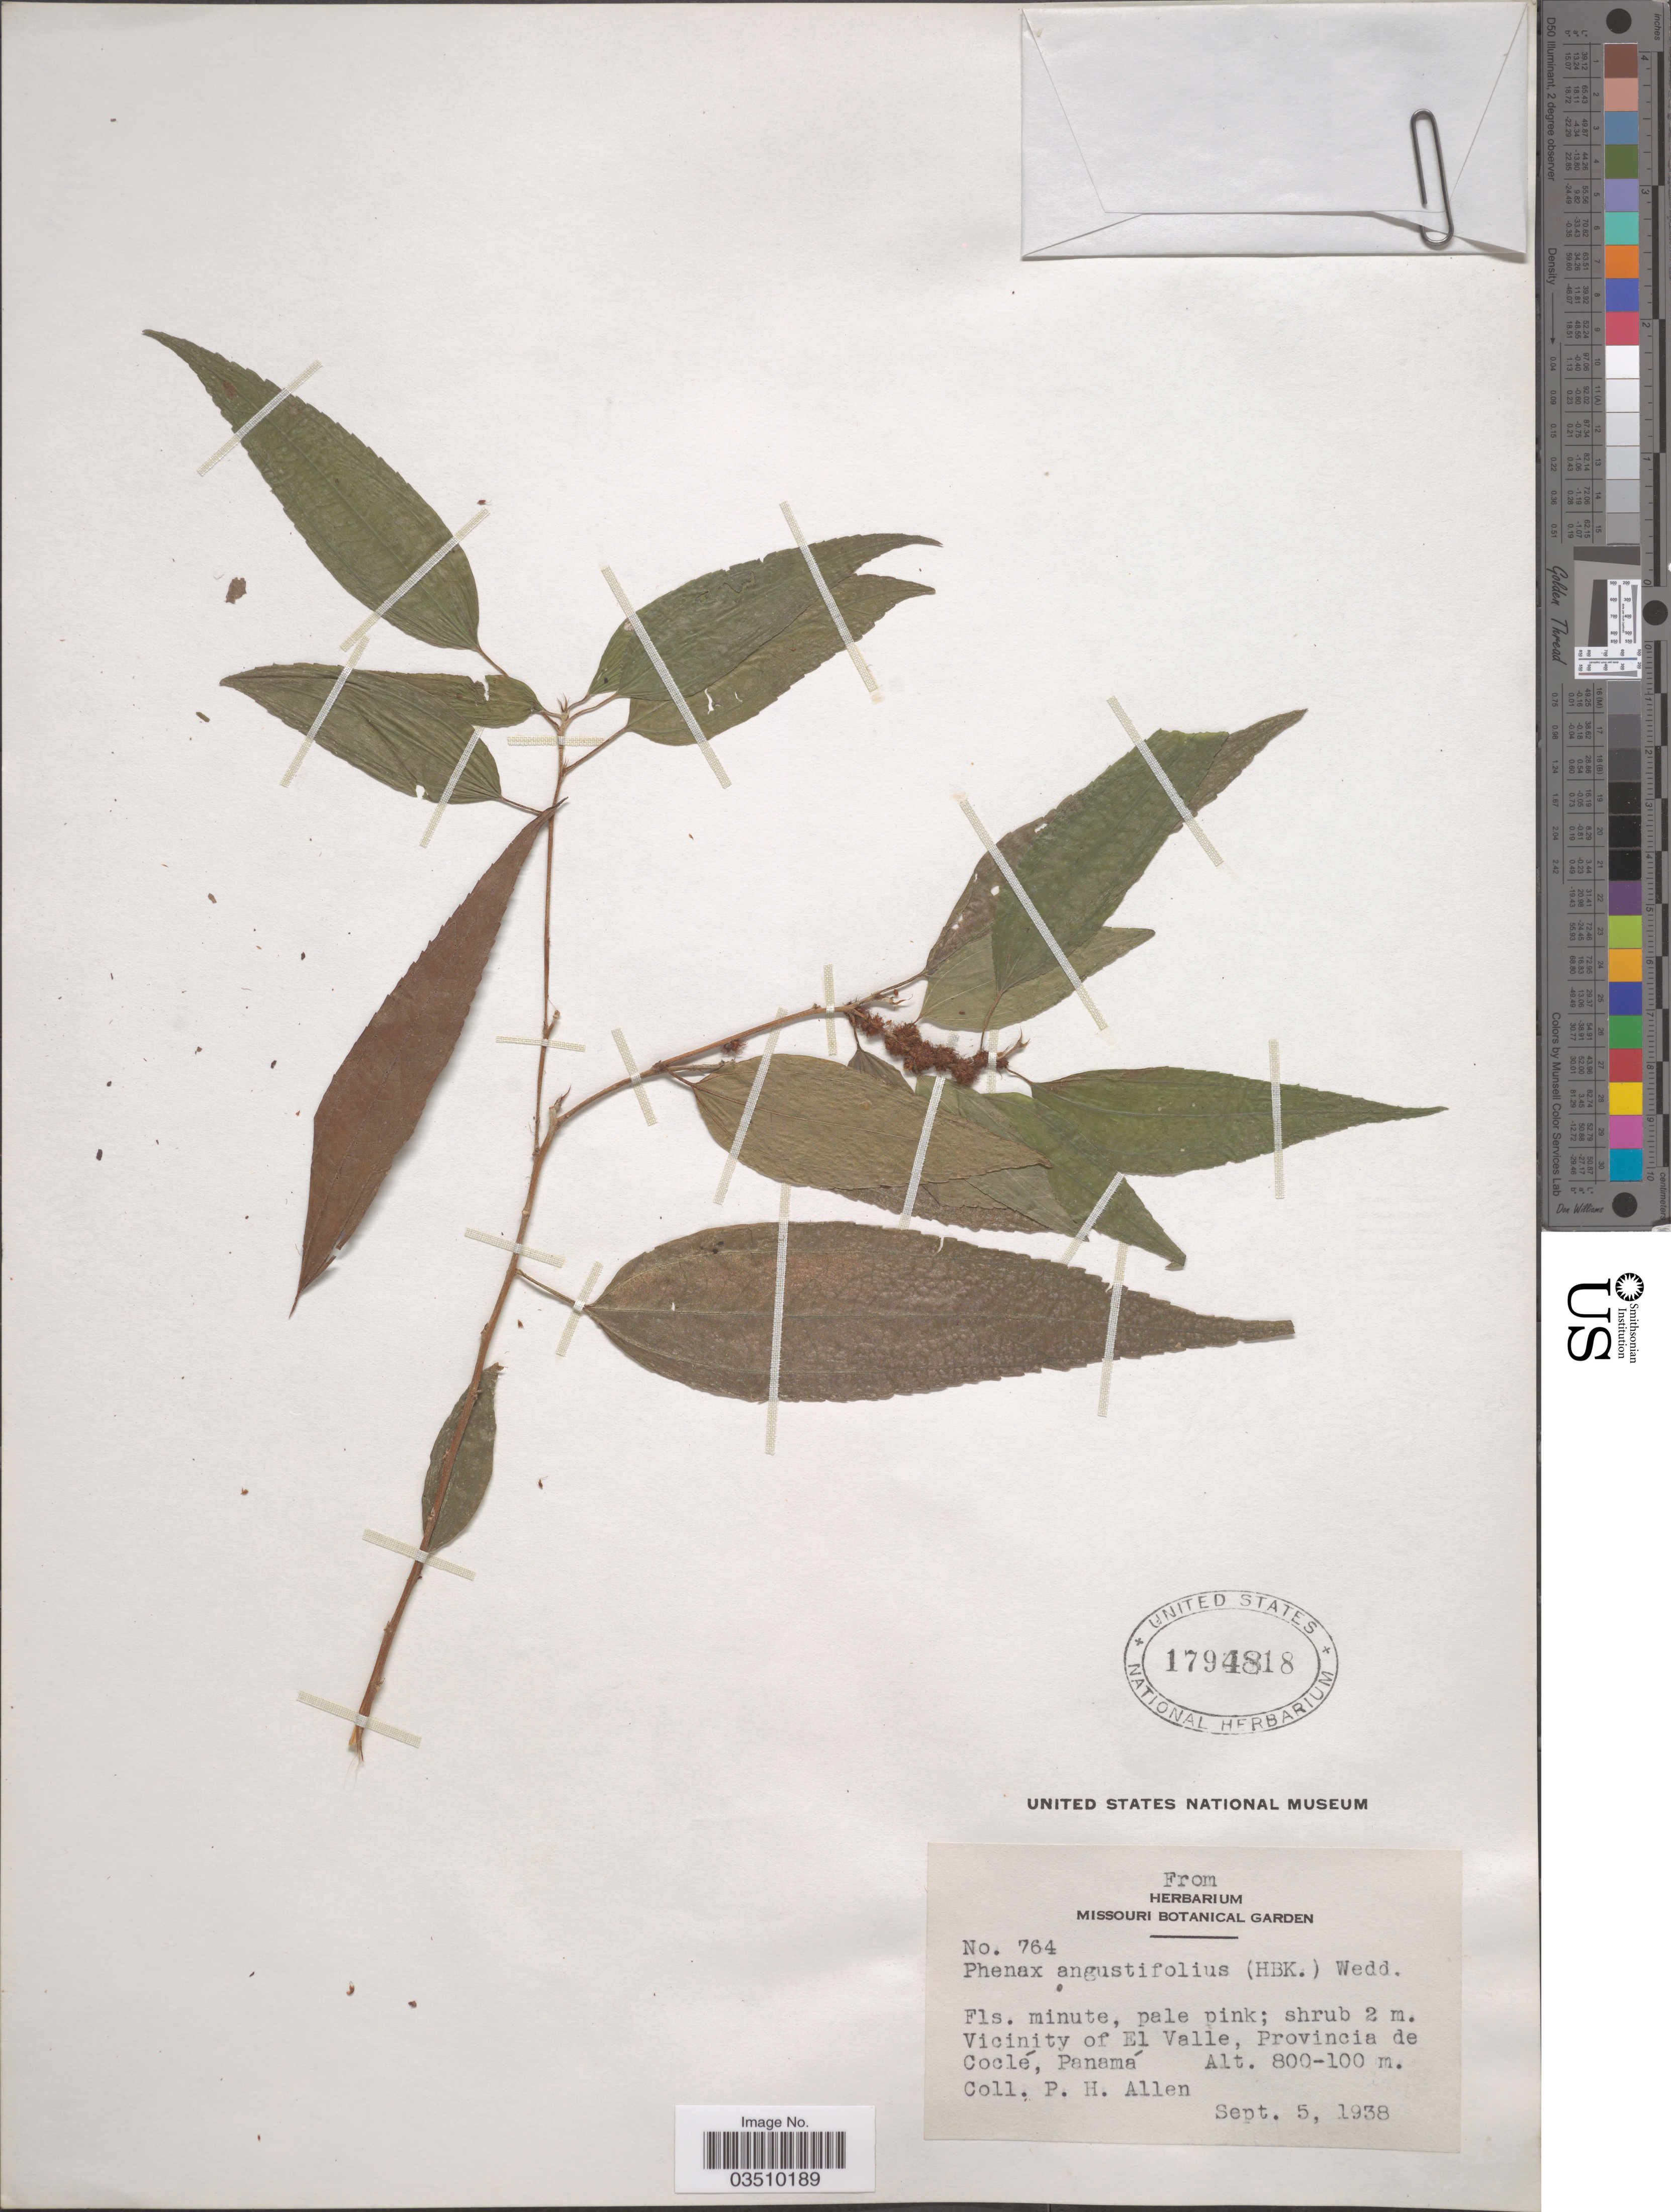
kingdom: Plantae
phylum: Tracheophyta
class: Magnoliopsida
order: Rosales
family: Urticaceae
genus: Phenax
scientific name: Phenax angustifolius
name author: (Kunth) Wedd.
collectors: P. H. Allen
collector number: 764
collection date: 1938-09-05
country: Panama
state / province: Cocle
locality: Vicinity of El Valle.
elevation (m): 100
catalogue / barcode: US 1794818